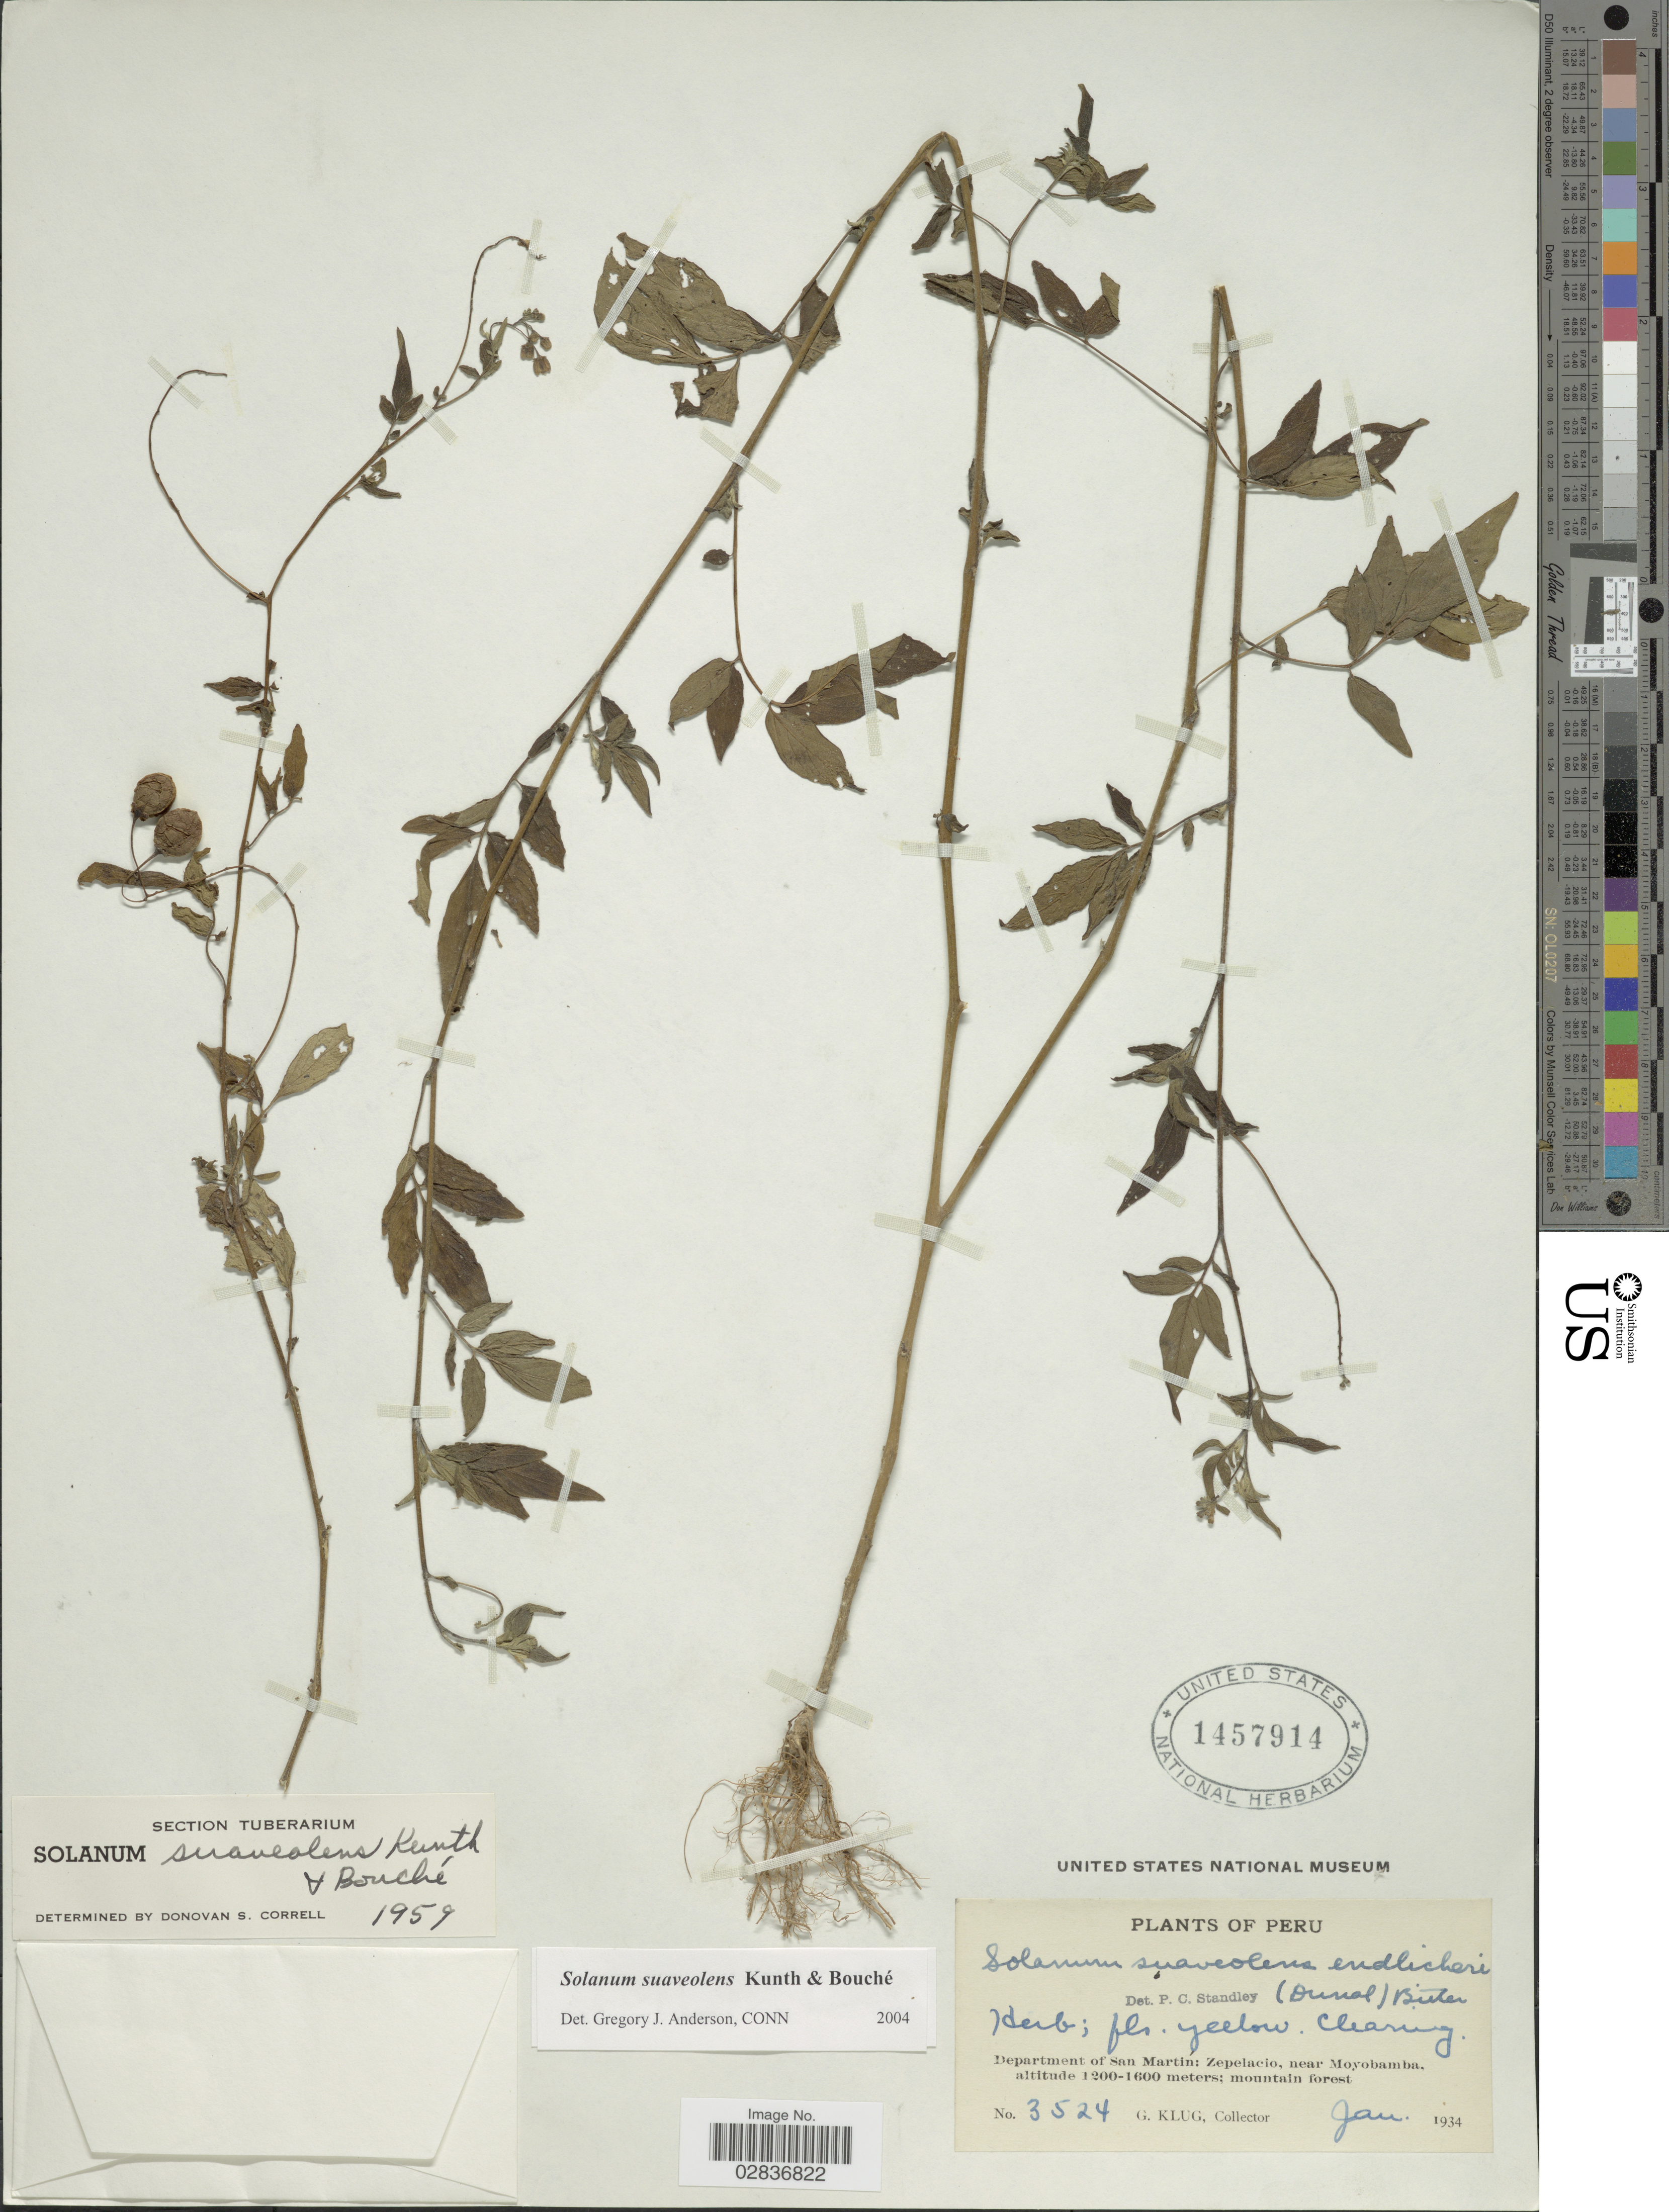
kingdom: Plantae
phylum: Tracheophyta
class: Magnoliopsida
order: Solanales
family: Solanaceae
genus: Solanum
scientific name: Solanum suaveolens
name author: Kunth & C.D. Bouché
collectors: G. Klug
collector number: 3524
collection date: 1934-01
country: Peru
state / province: San Martín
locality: Department of San Martín: Zepelacio, near Moyobamba.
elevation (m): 1200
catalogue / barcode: US 1457914